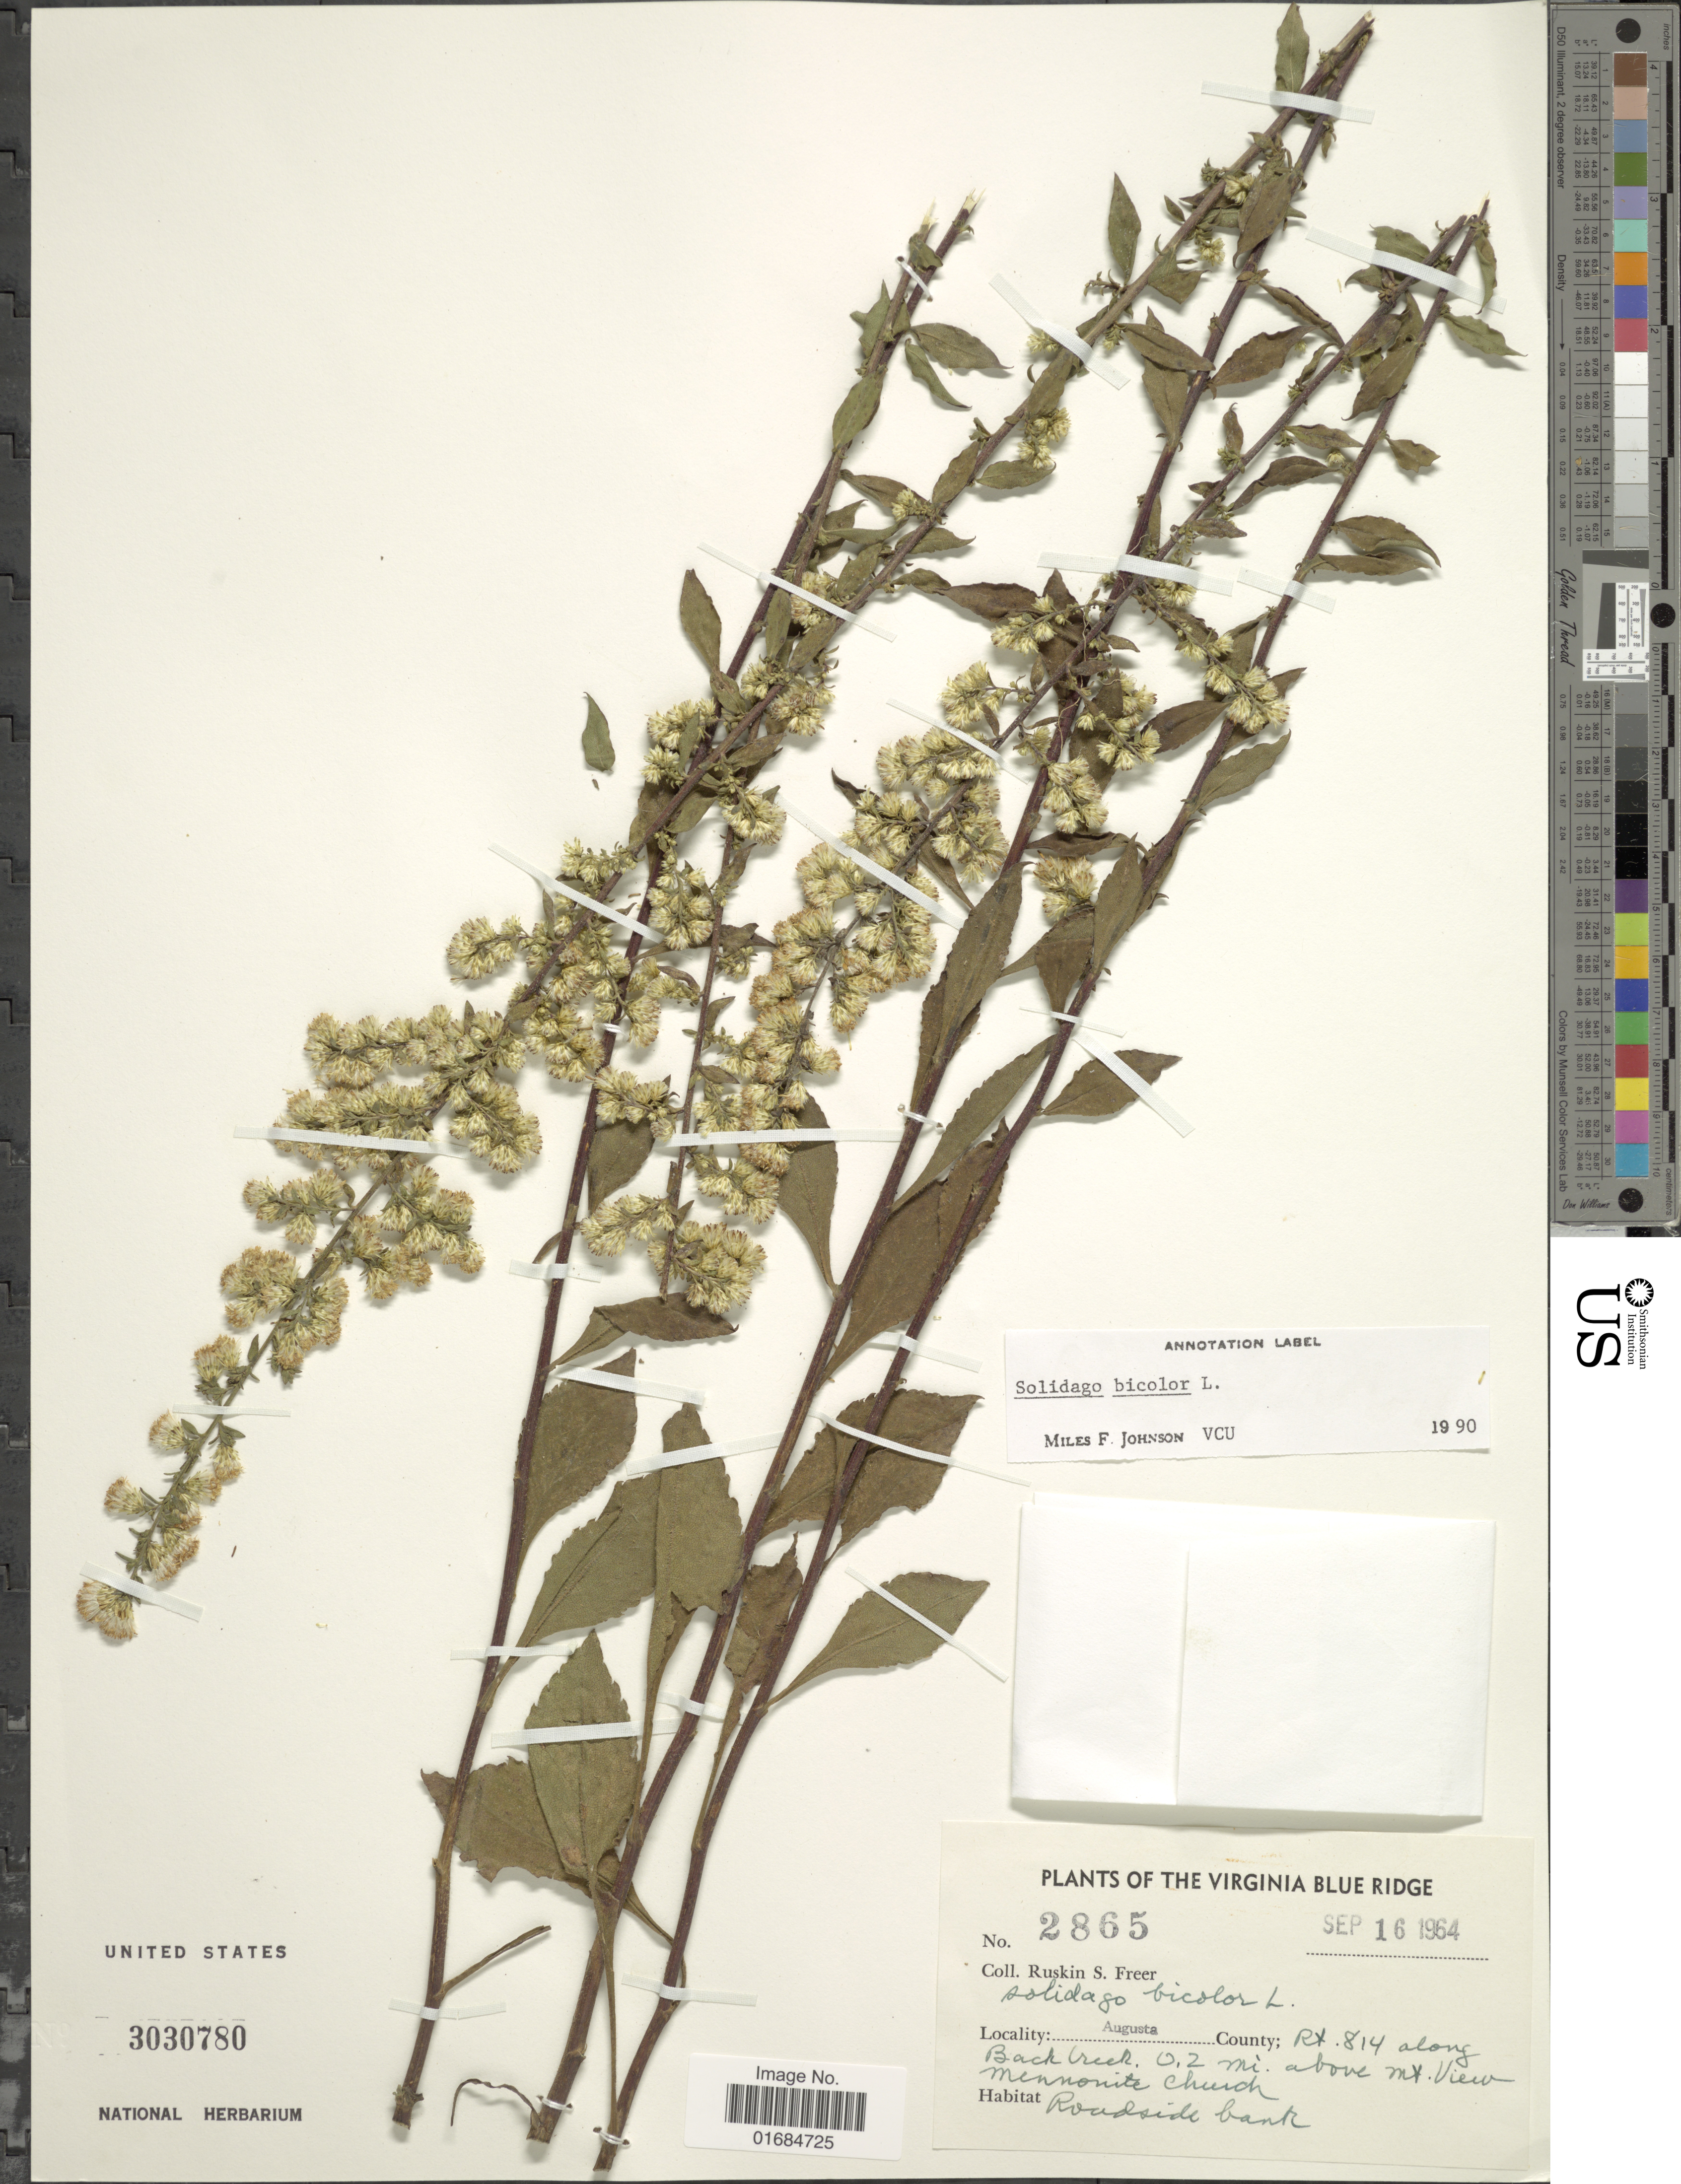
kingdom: Plantae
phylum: Tracheophyta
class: Magnoliopsida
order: Asterales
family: Asteraceae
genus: Solidago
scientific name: Solidago bicolor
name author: L.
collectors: R. Freer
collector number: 2865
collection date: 1964-09-16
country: United States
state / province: Virginia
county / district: Augusta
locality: Blue Ridge. Augusta County; Rt 814 along Back Creek, 0.2 mi above Mt. View Mennonite Church.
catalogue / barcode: US 3030780